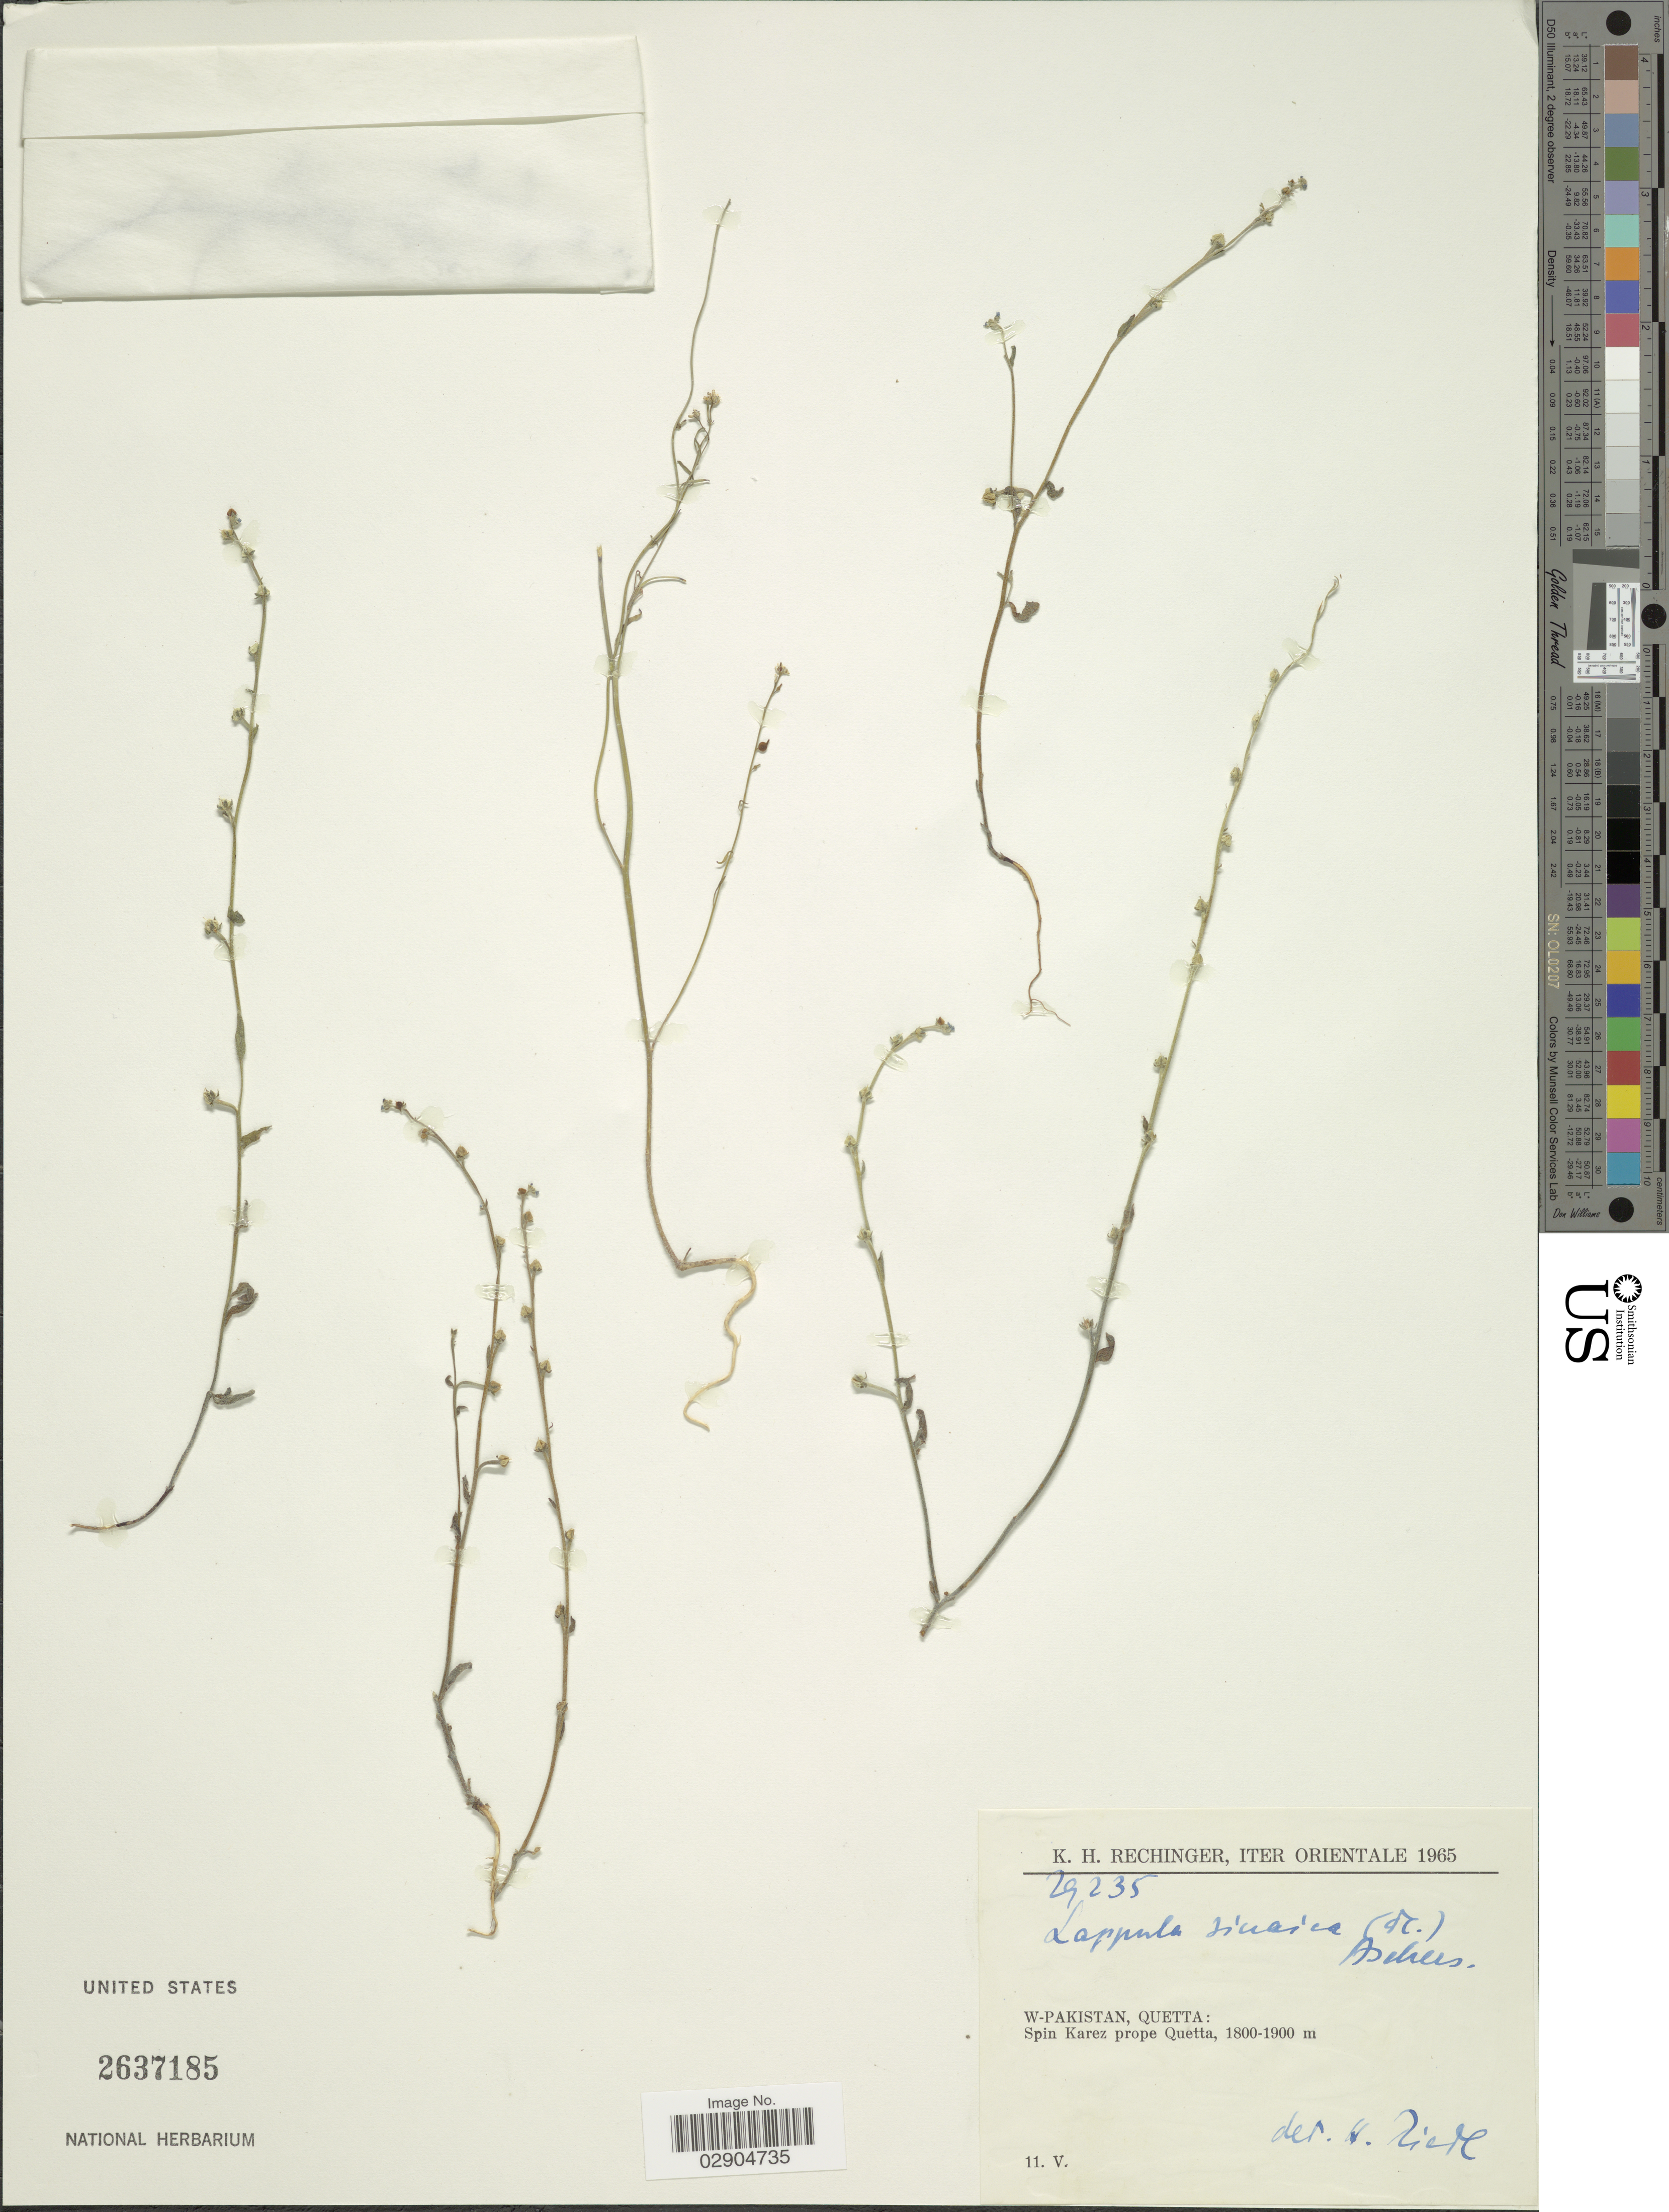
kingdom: Plantae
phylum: Tracheophyta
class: Magnoliopsida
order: Boraginales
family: Boraginaceae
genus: Lappula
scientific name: Lappula sinaica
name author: (A. DC.) Asch. & Schweinf.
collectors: K. H. Rechinger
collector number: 29235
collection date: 1965-05-11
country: Pakistan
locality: W-Pakistan, Quetta: Spin Karez prope Quetta.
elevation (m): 1800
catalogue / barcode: US 2637185